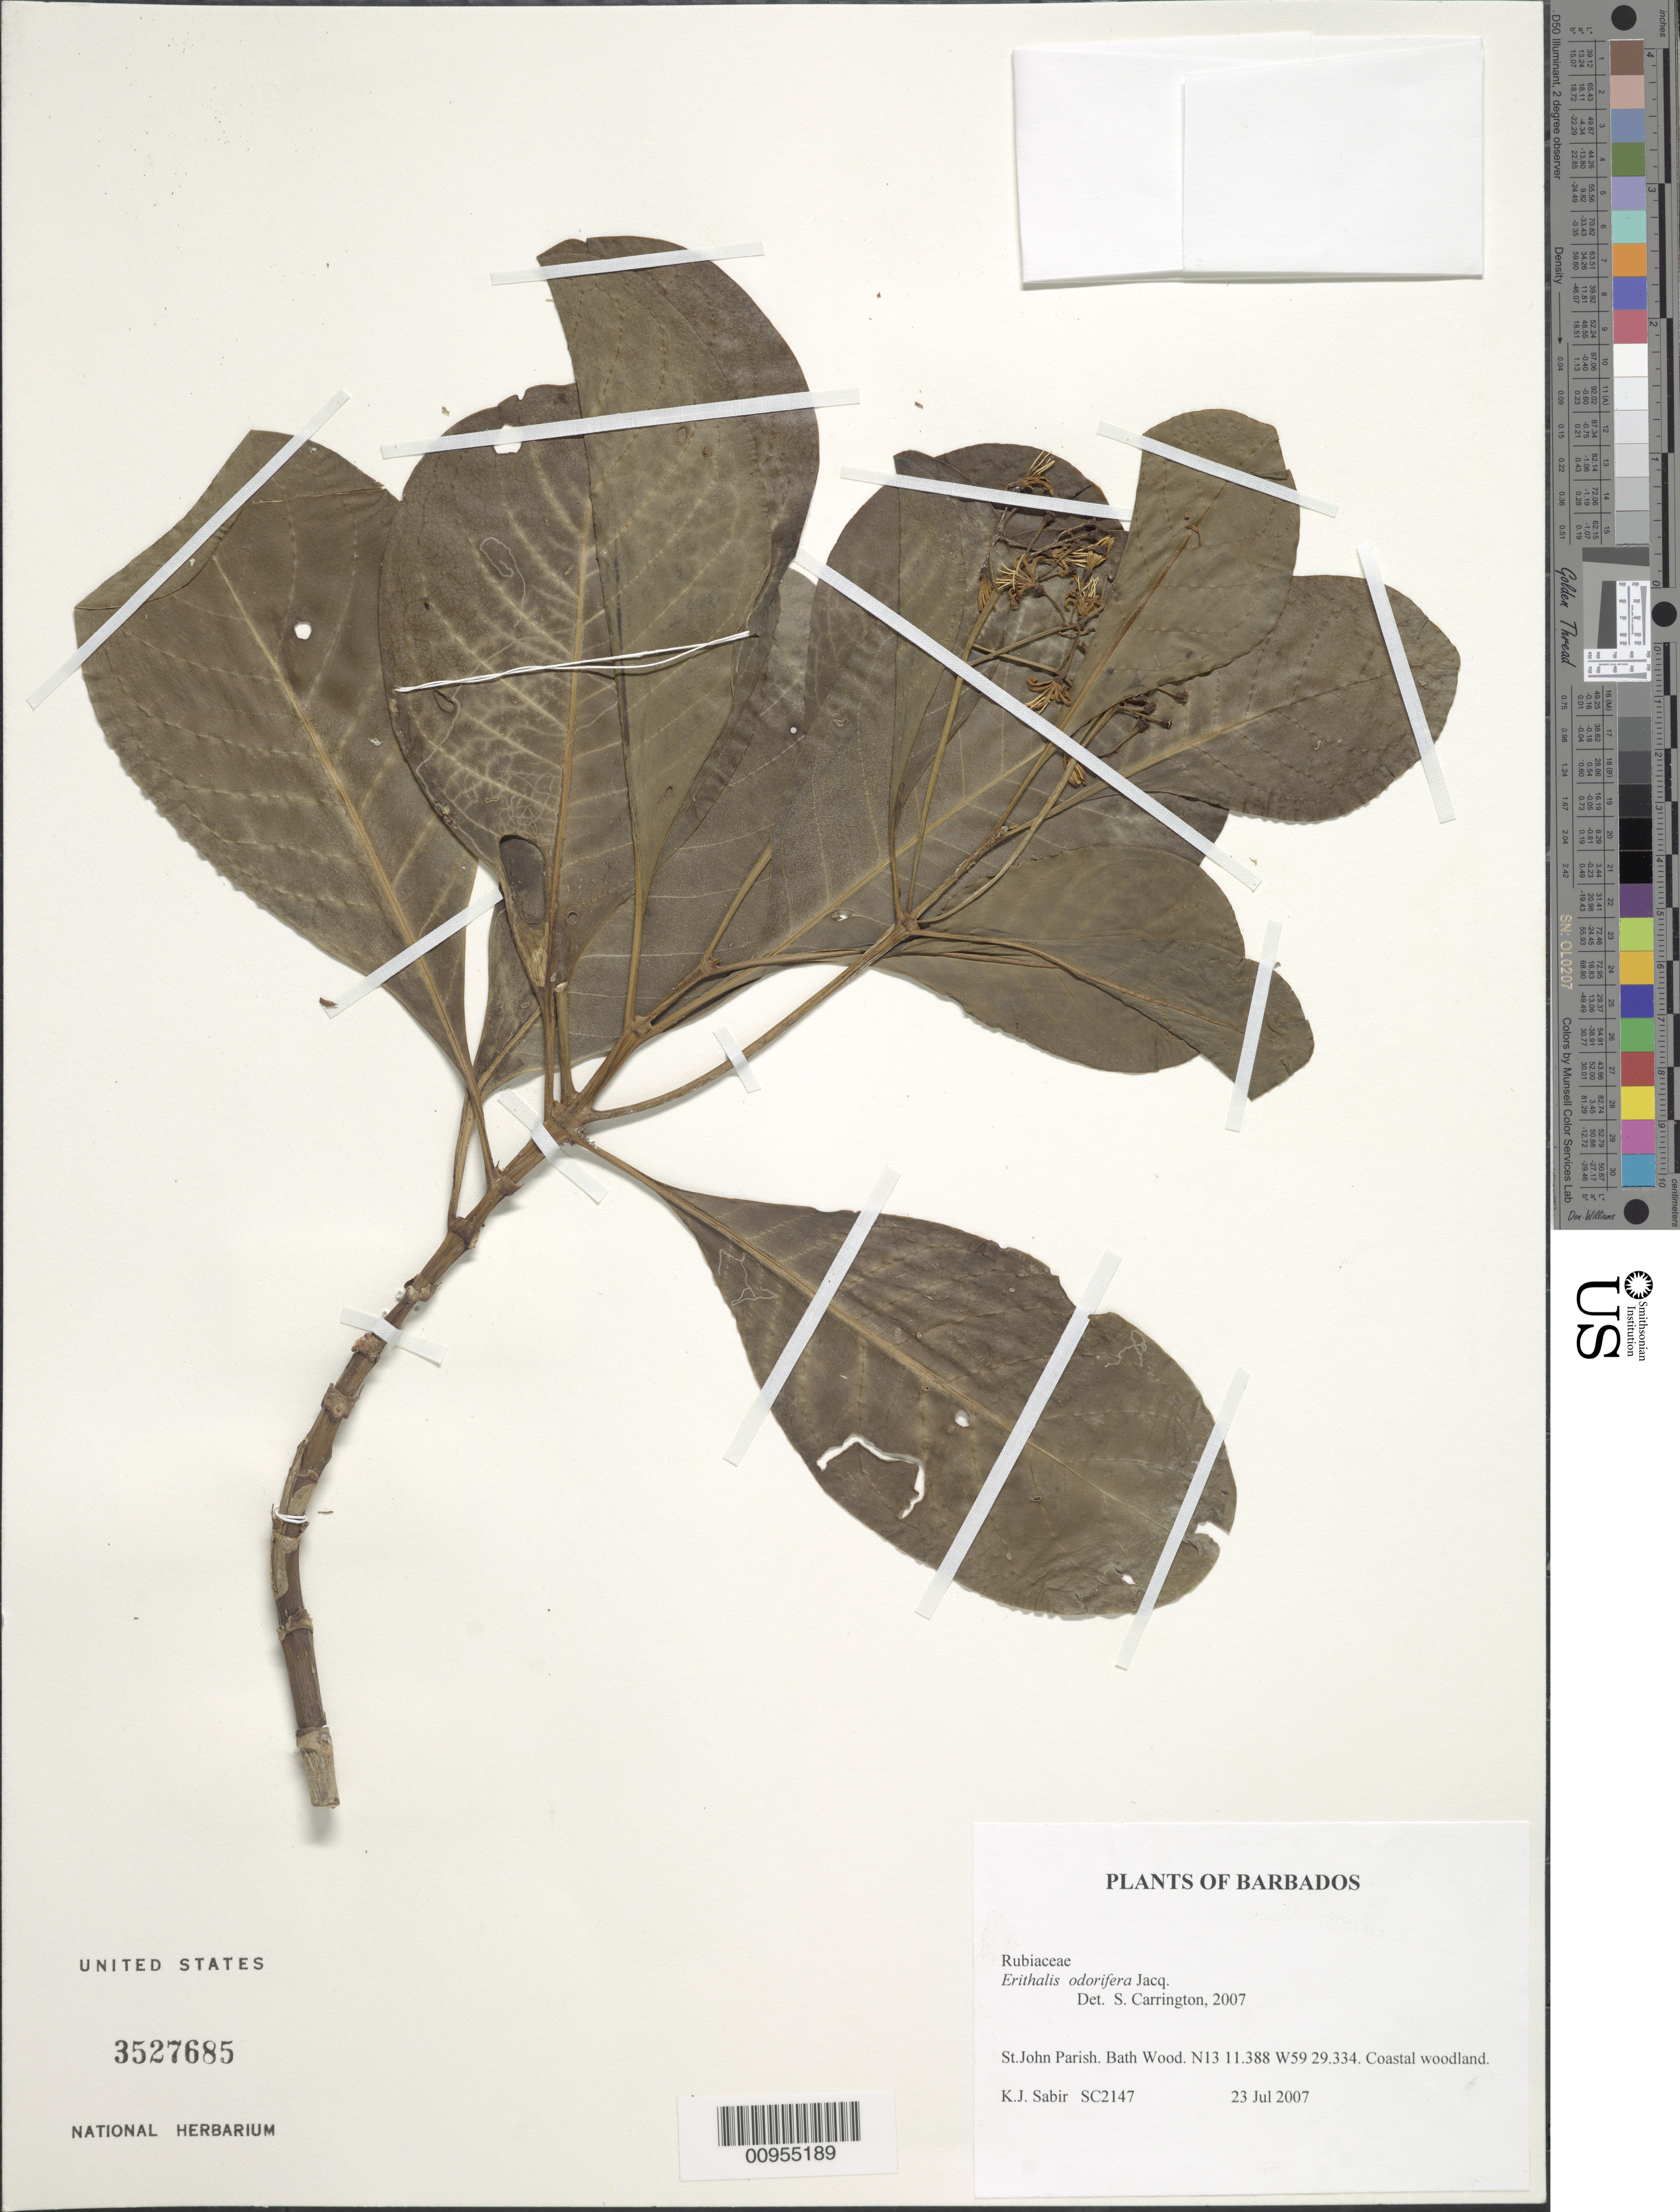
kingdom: Plantae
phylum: Tracheophyta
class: Magnoliopsida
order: Gentianales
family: Rubiaceae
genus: Erithalis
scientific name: Erithalis odorifera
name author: Jacq.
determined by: Carrington, C. M. S.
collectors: K. Sabir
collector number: SC 2147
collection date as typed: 23 Jul 2007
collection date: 2007-07-23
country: Barbados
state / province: Saint John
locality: Bath Wood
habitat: coastal woodland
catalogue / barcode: US 3527685